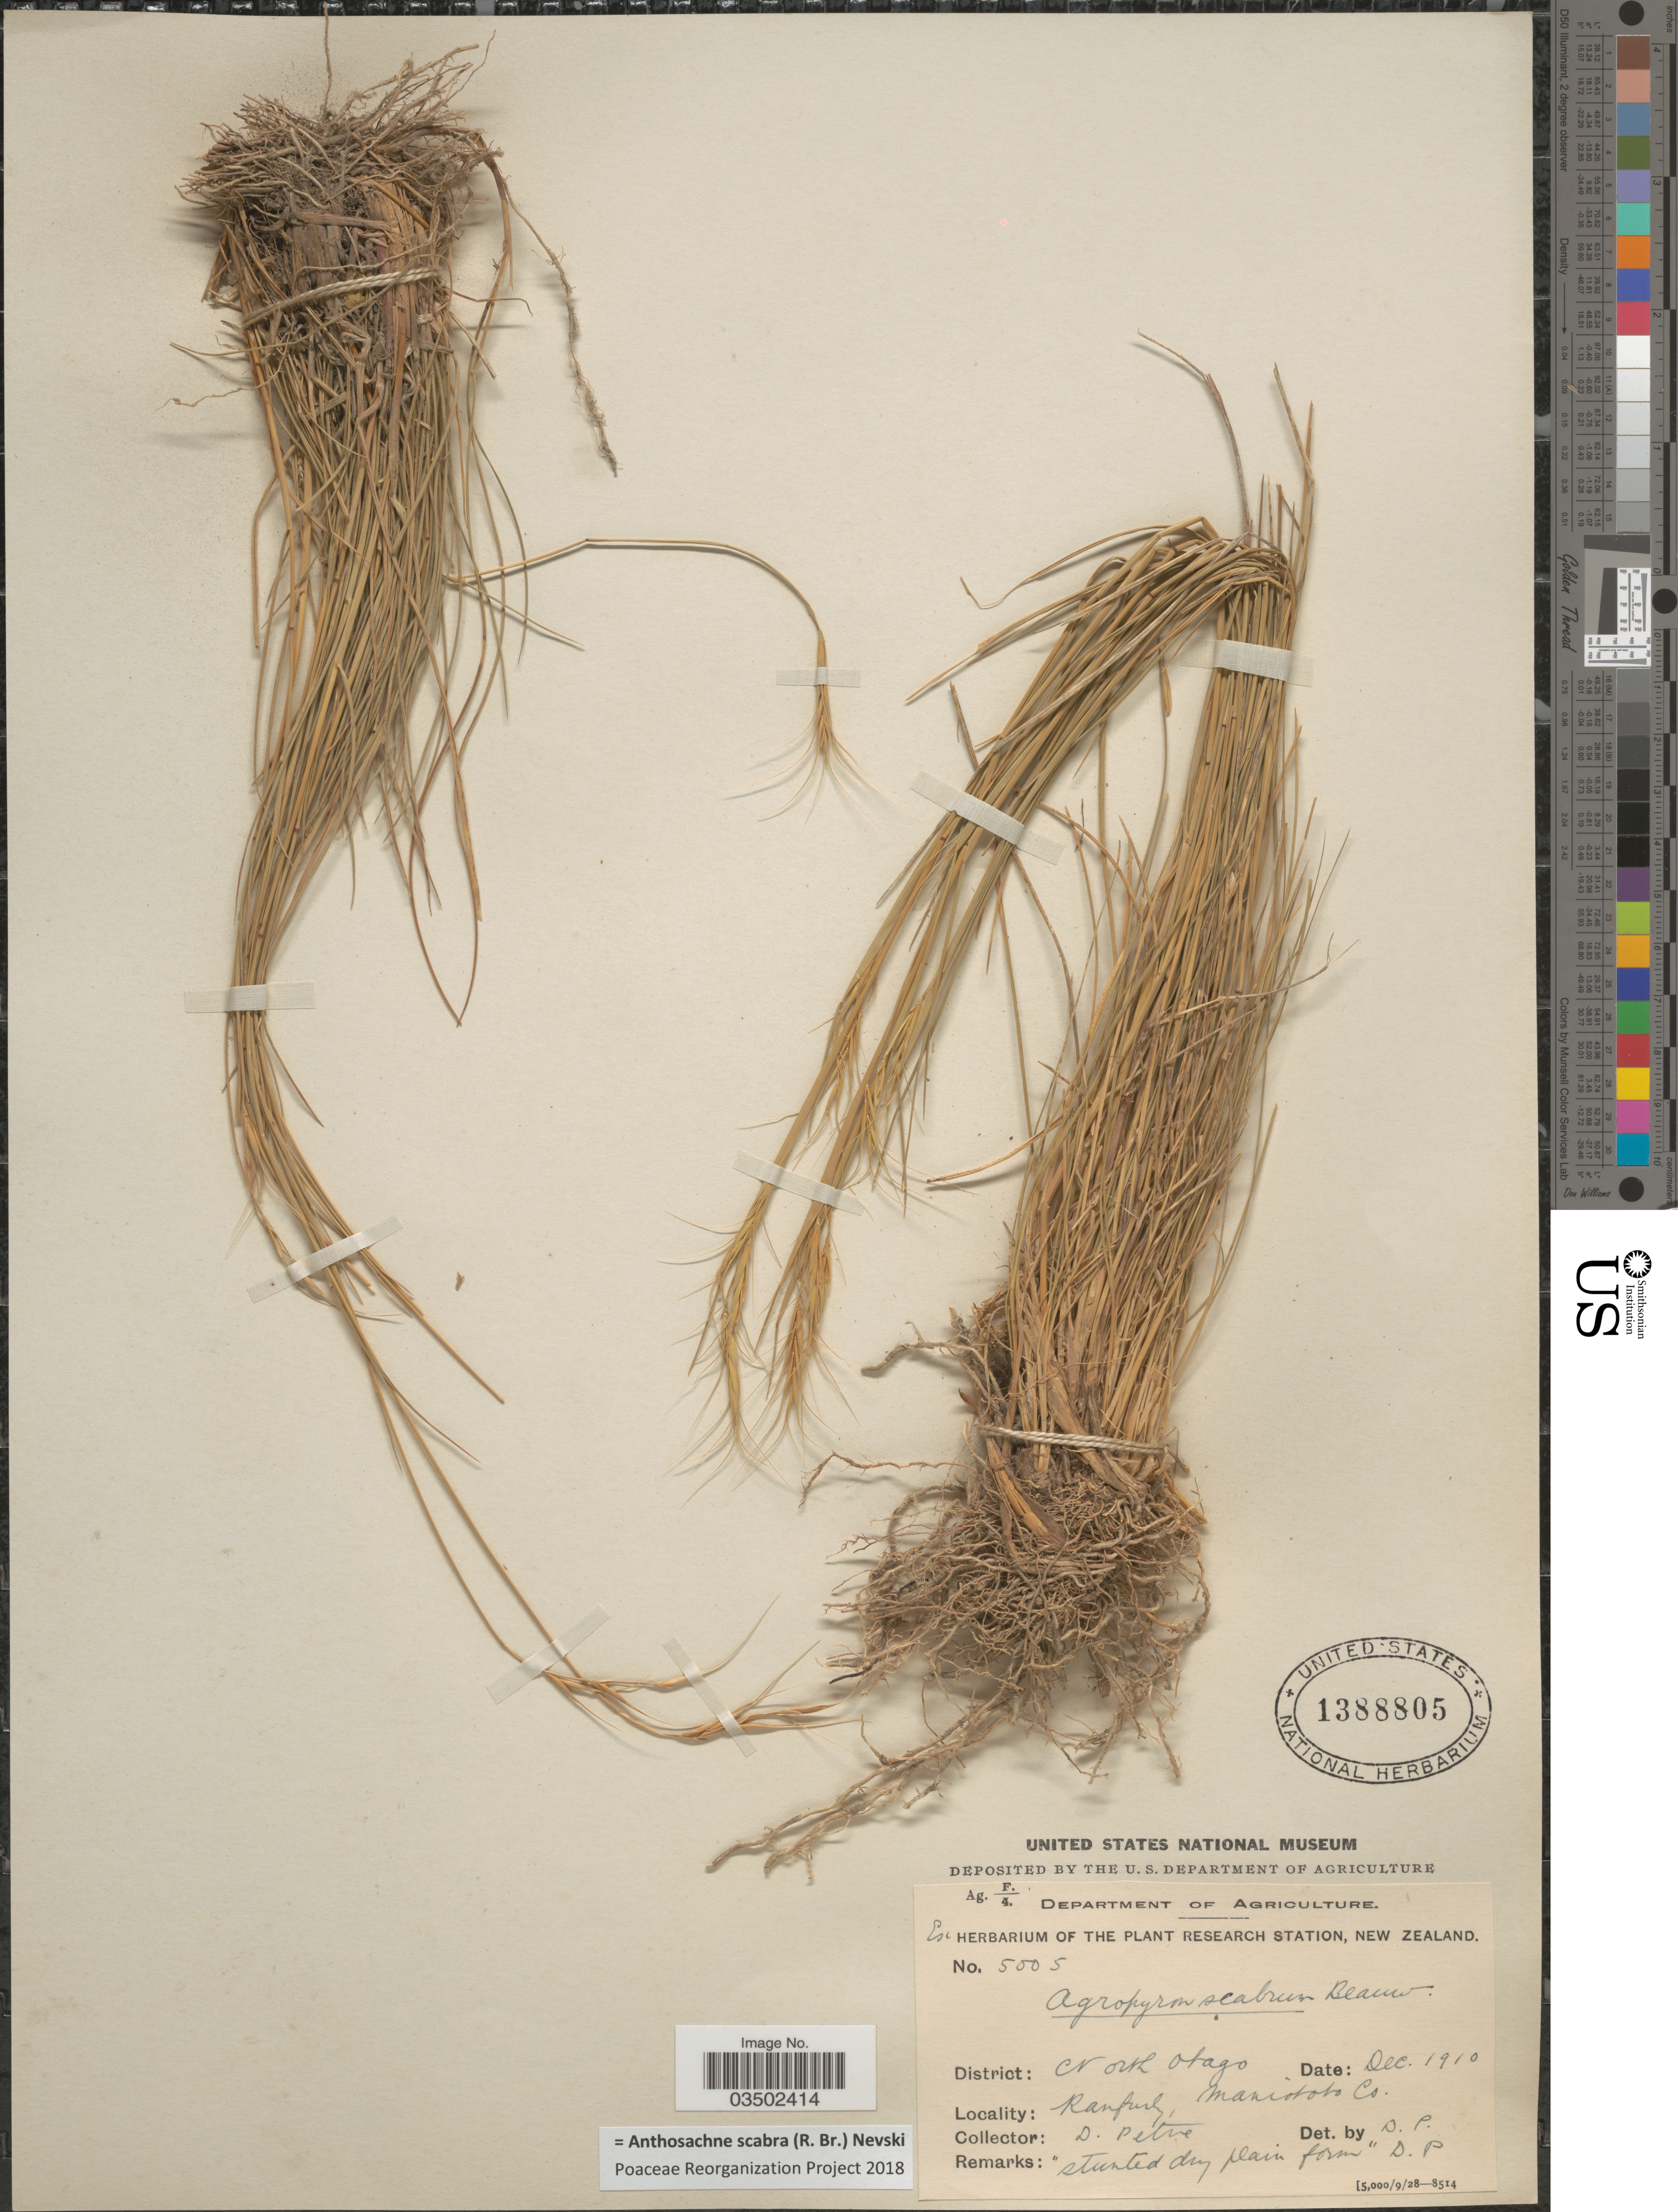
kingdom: Plantae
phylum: Tracheophyta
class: Liliopsida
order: Poales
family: Poaceae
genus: Anthosachne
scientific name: Anthosachne scabra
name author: (R. Br.) Nevski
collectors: D. Petrie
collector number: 5005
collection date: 1910-12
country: New Zealand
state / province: Otago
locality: District: North Otago. Ranfurly, Maniototo Co.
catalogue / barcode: US 1388805